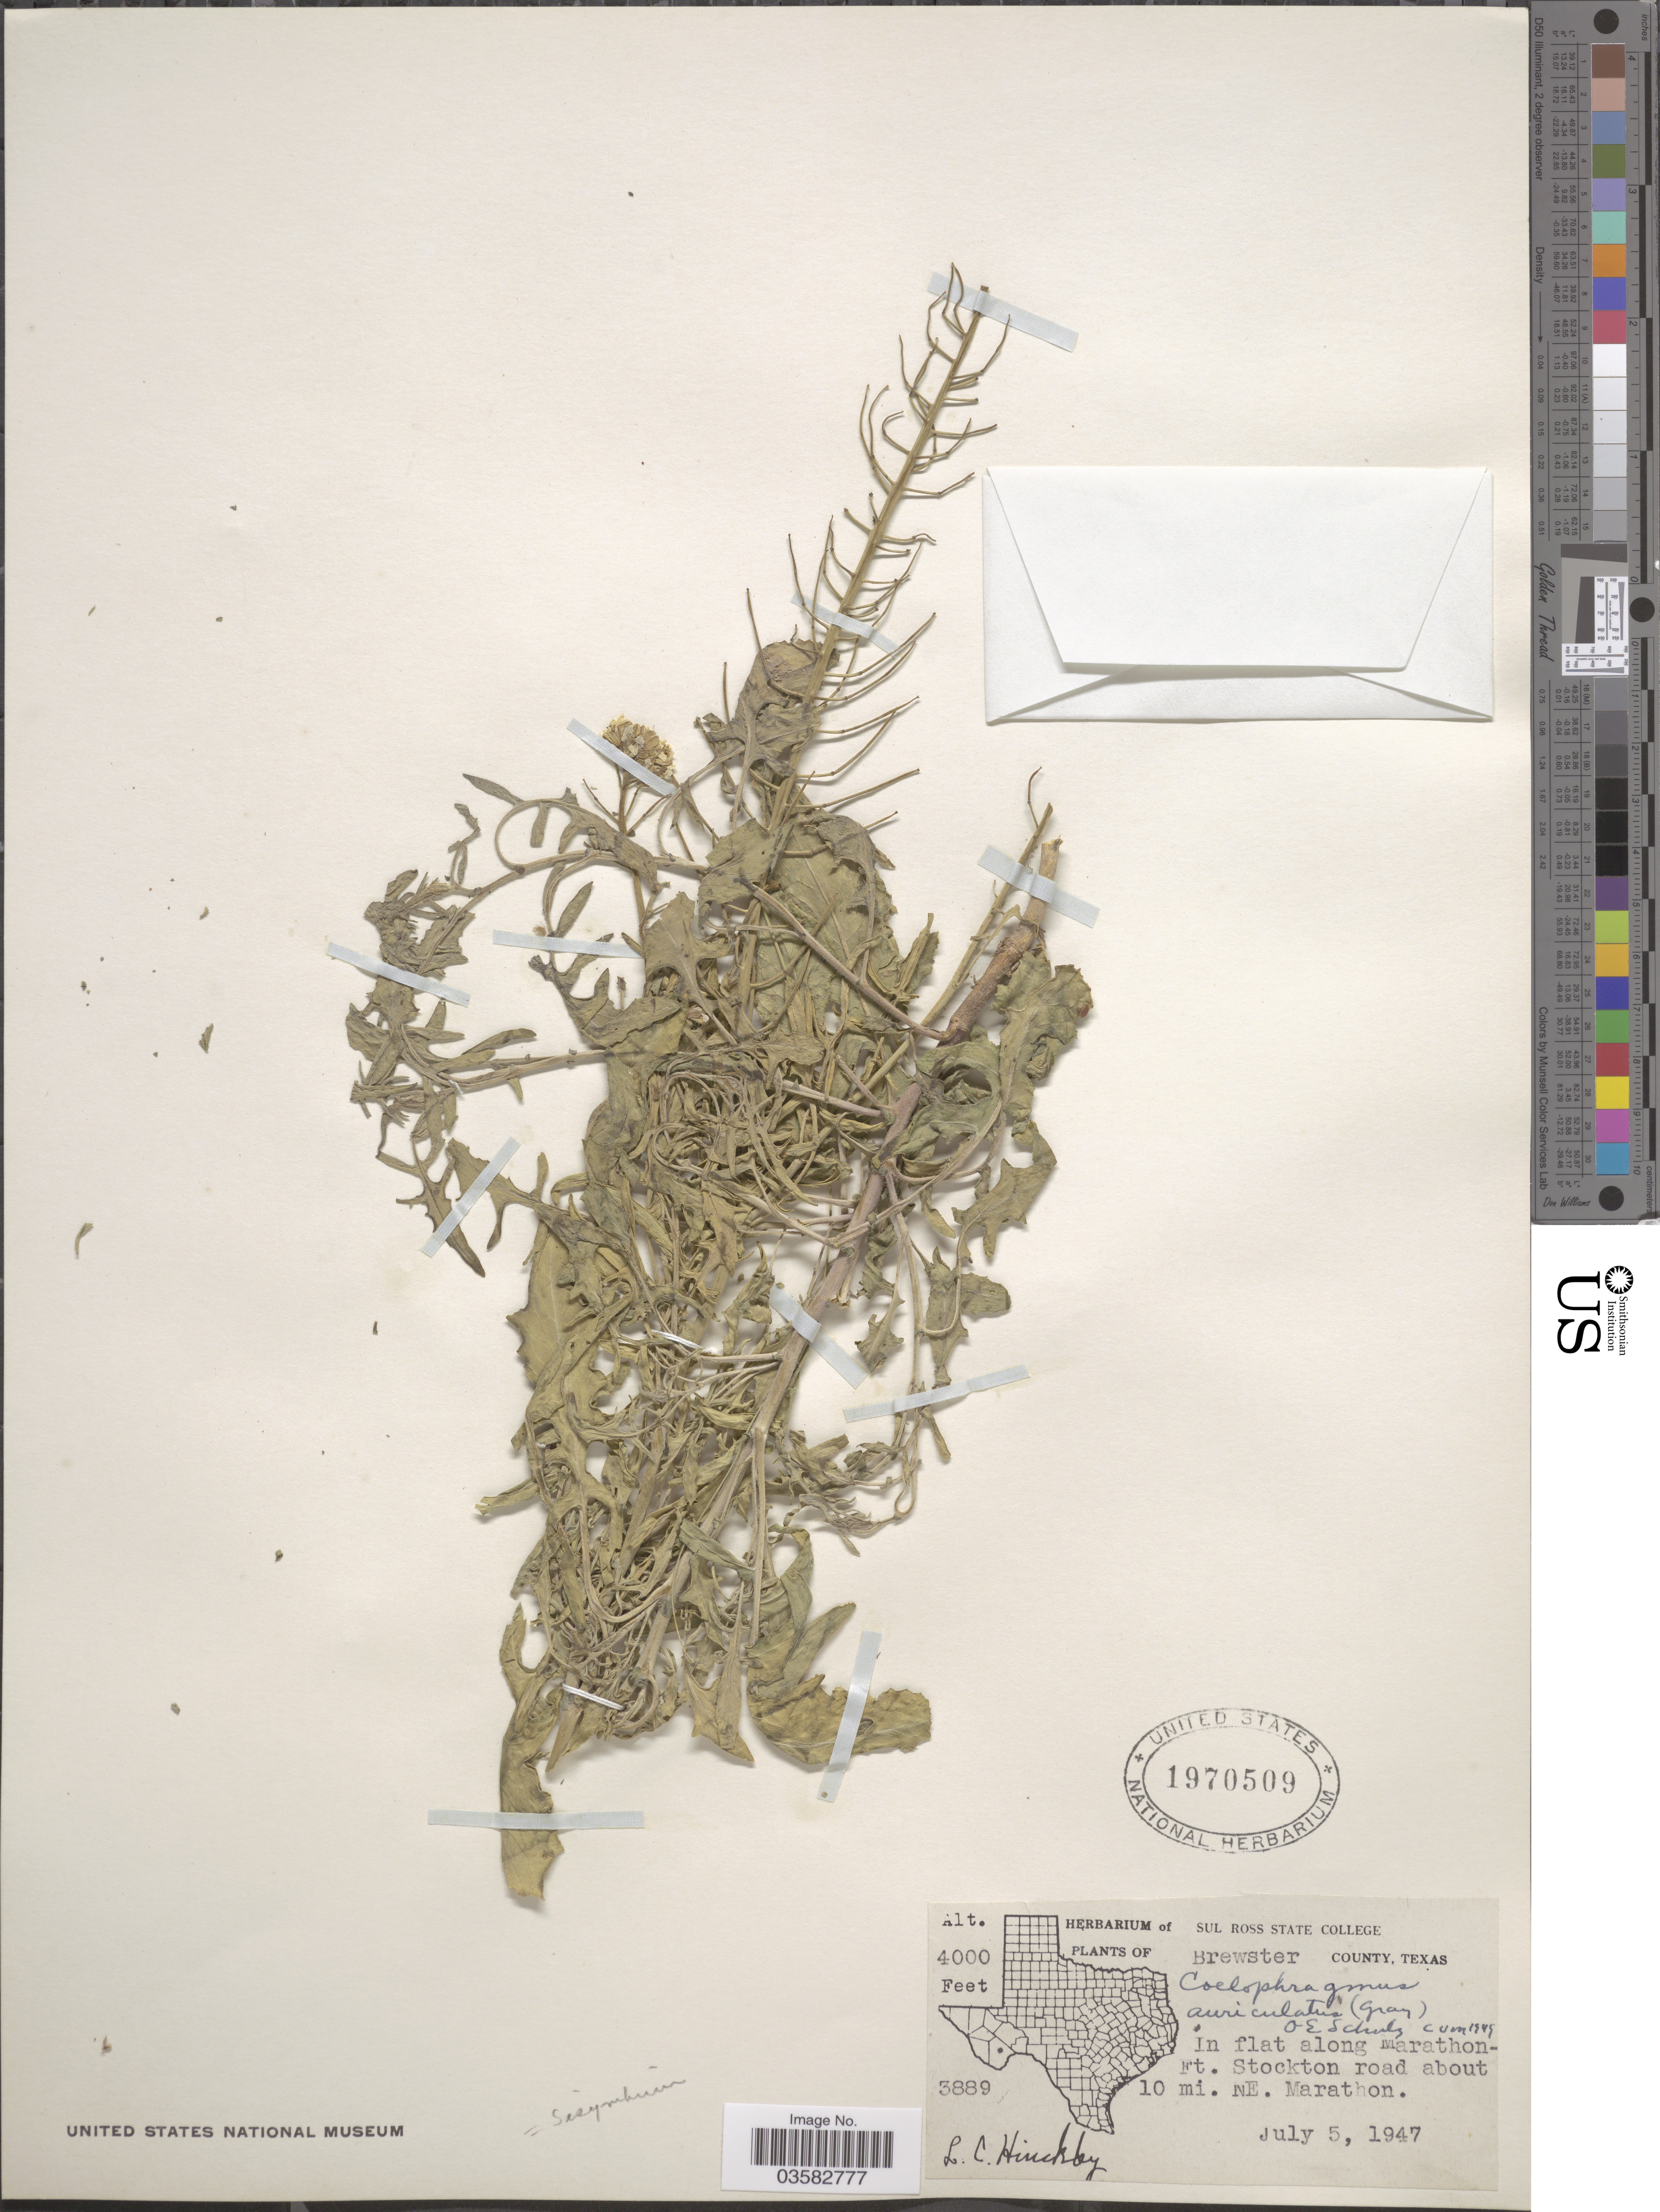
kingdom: Plantae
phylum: Tracheophyta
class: Magnoliopsida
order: Brassicales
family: Brassicaceae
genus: Sisymbrium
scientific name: Sisymbrium auriculatum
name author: A. Gray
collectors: L. Hinckley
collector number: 3889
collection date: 1947-07-05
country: United States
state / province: Texas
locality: Brewster County. In flat along Marathon-Ft. Stockton road about 10 mi. NE. Marathon.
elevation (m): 1219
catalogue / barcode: US 1970509